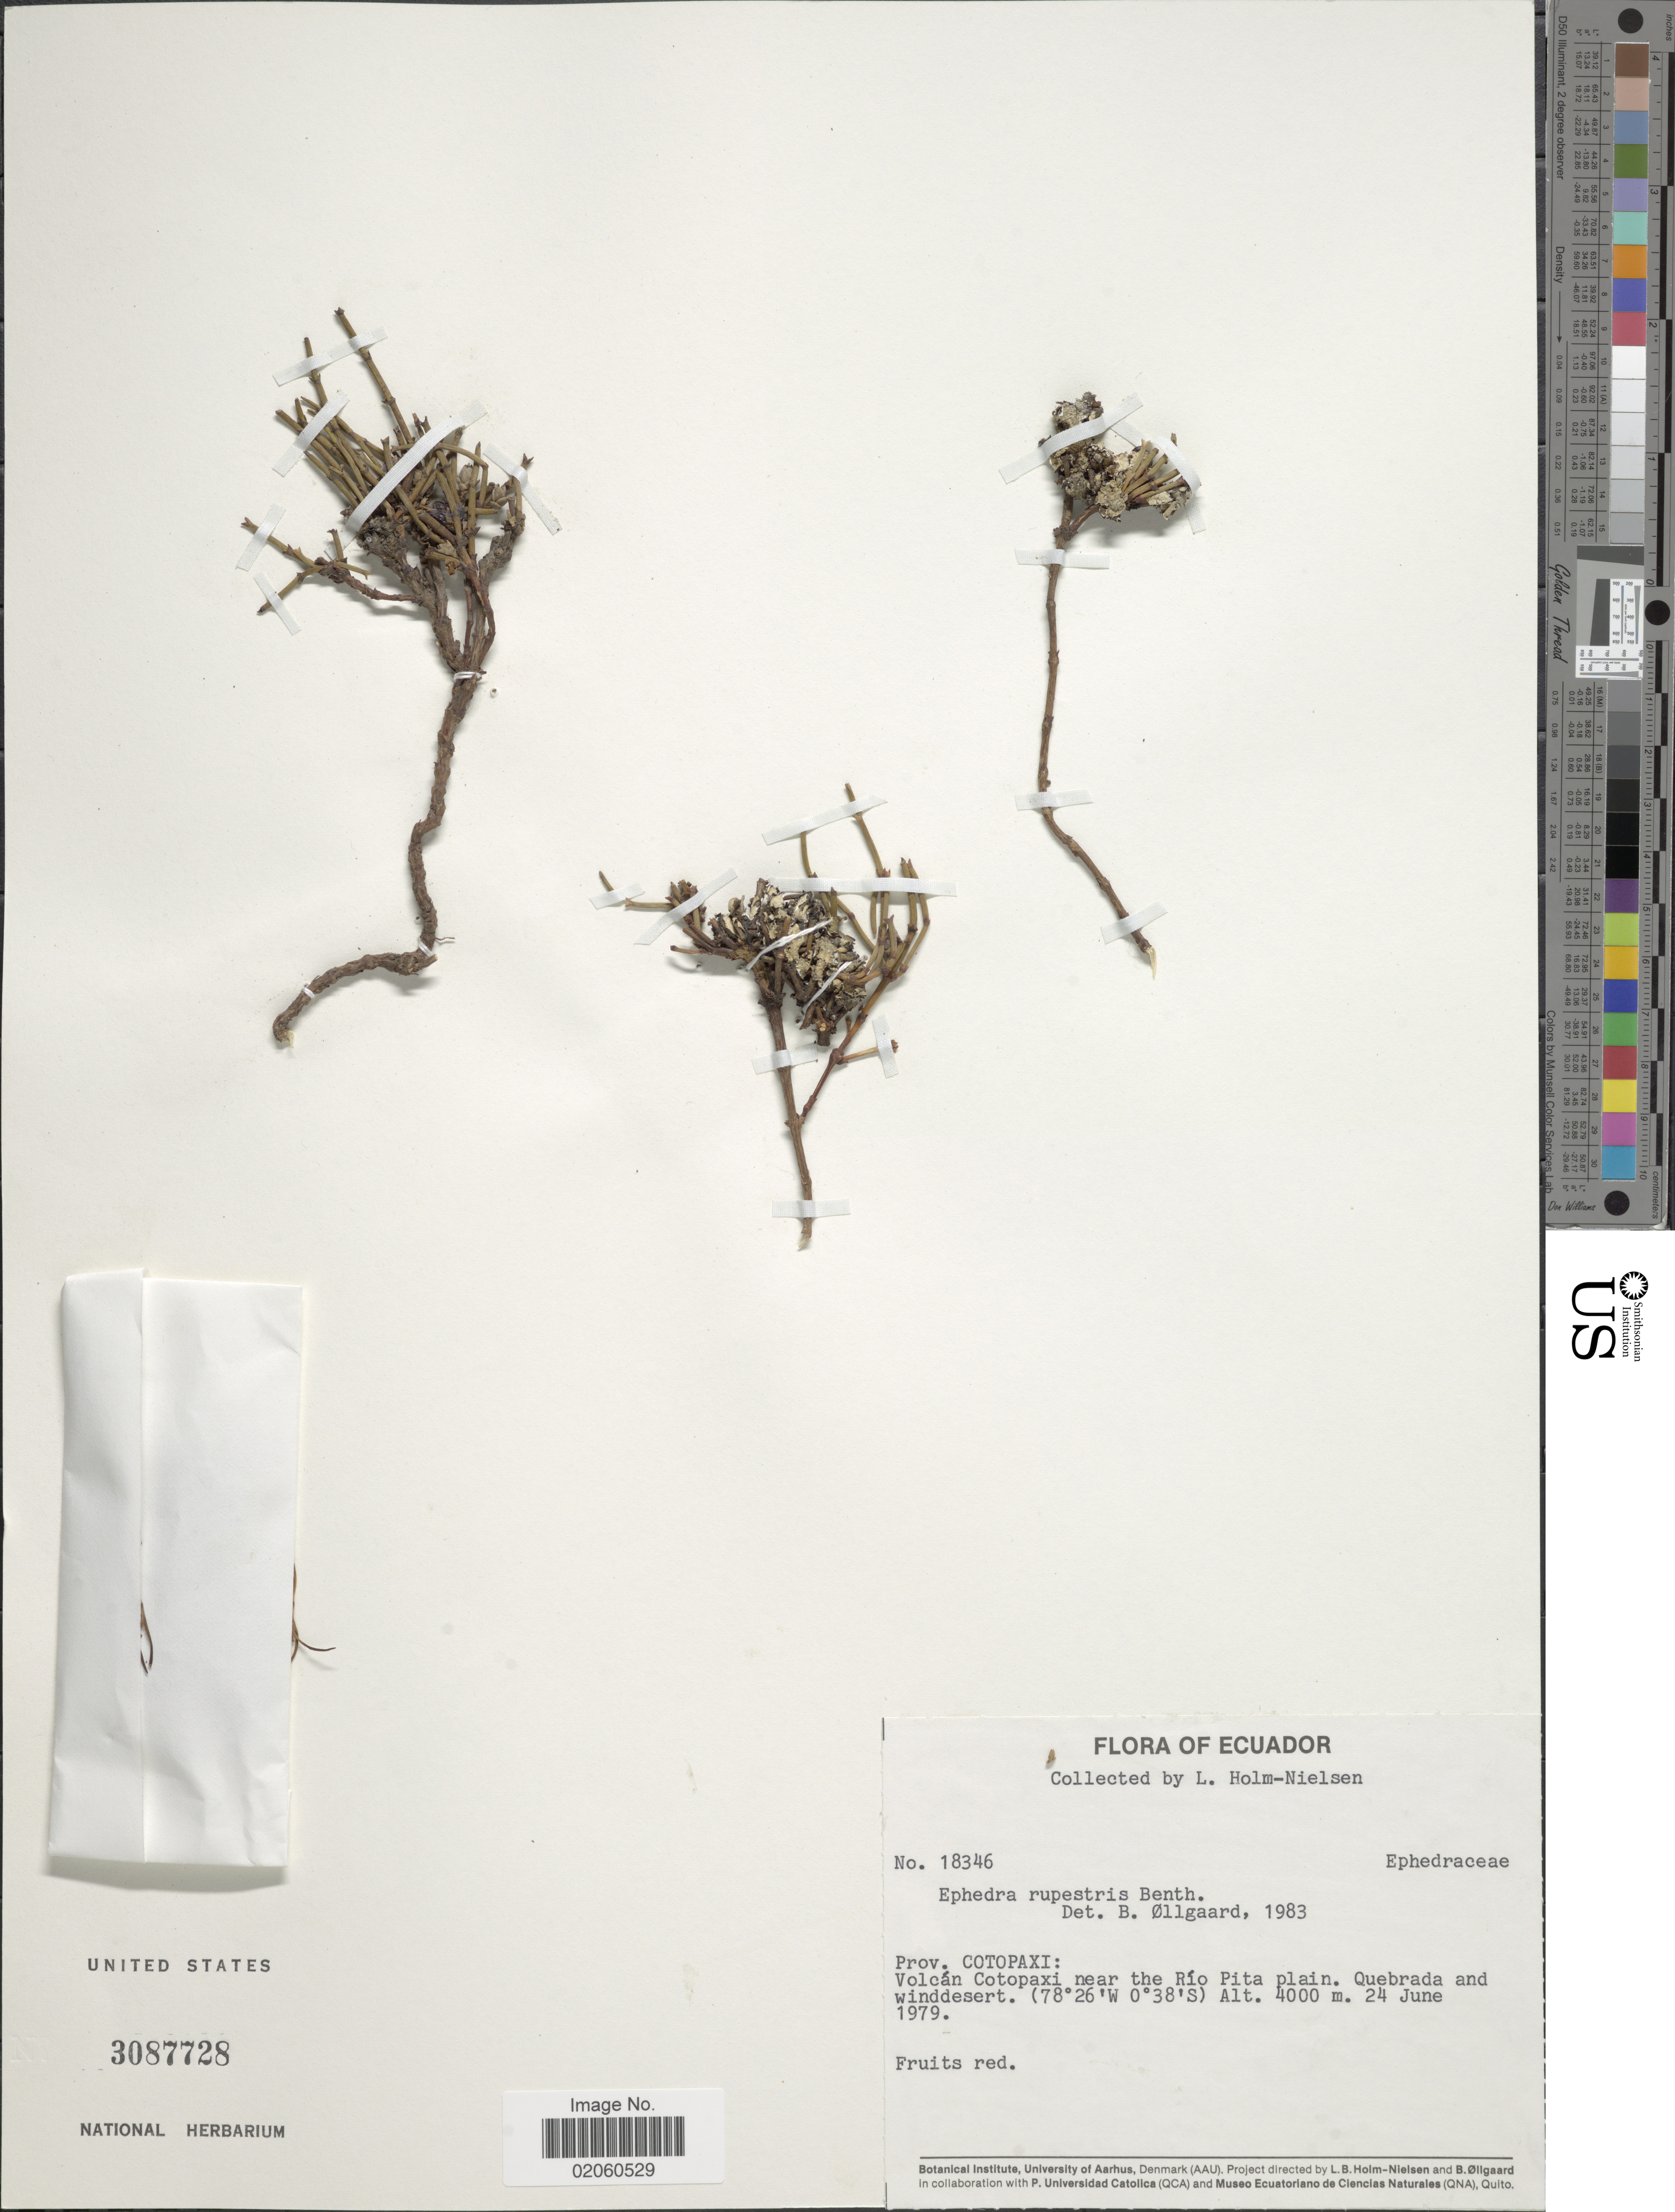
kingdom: Plantae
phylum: Tracheophyta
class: Gnetopsida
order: Ephedrales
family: Ephedraceae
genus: Ephedra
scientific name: Ephedra rupestris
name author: Benth.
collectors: L. B. Holm-Nielsen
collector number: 18346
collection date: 1979-06-24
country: Ecuador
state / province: Cotopaxi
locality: Volcan Cotopaxi near the Rio Pita plain, Quebrada and winddesert.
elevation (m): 4000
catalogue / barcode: US 3087728